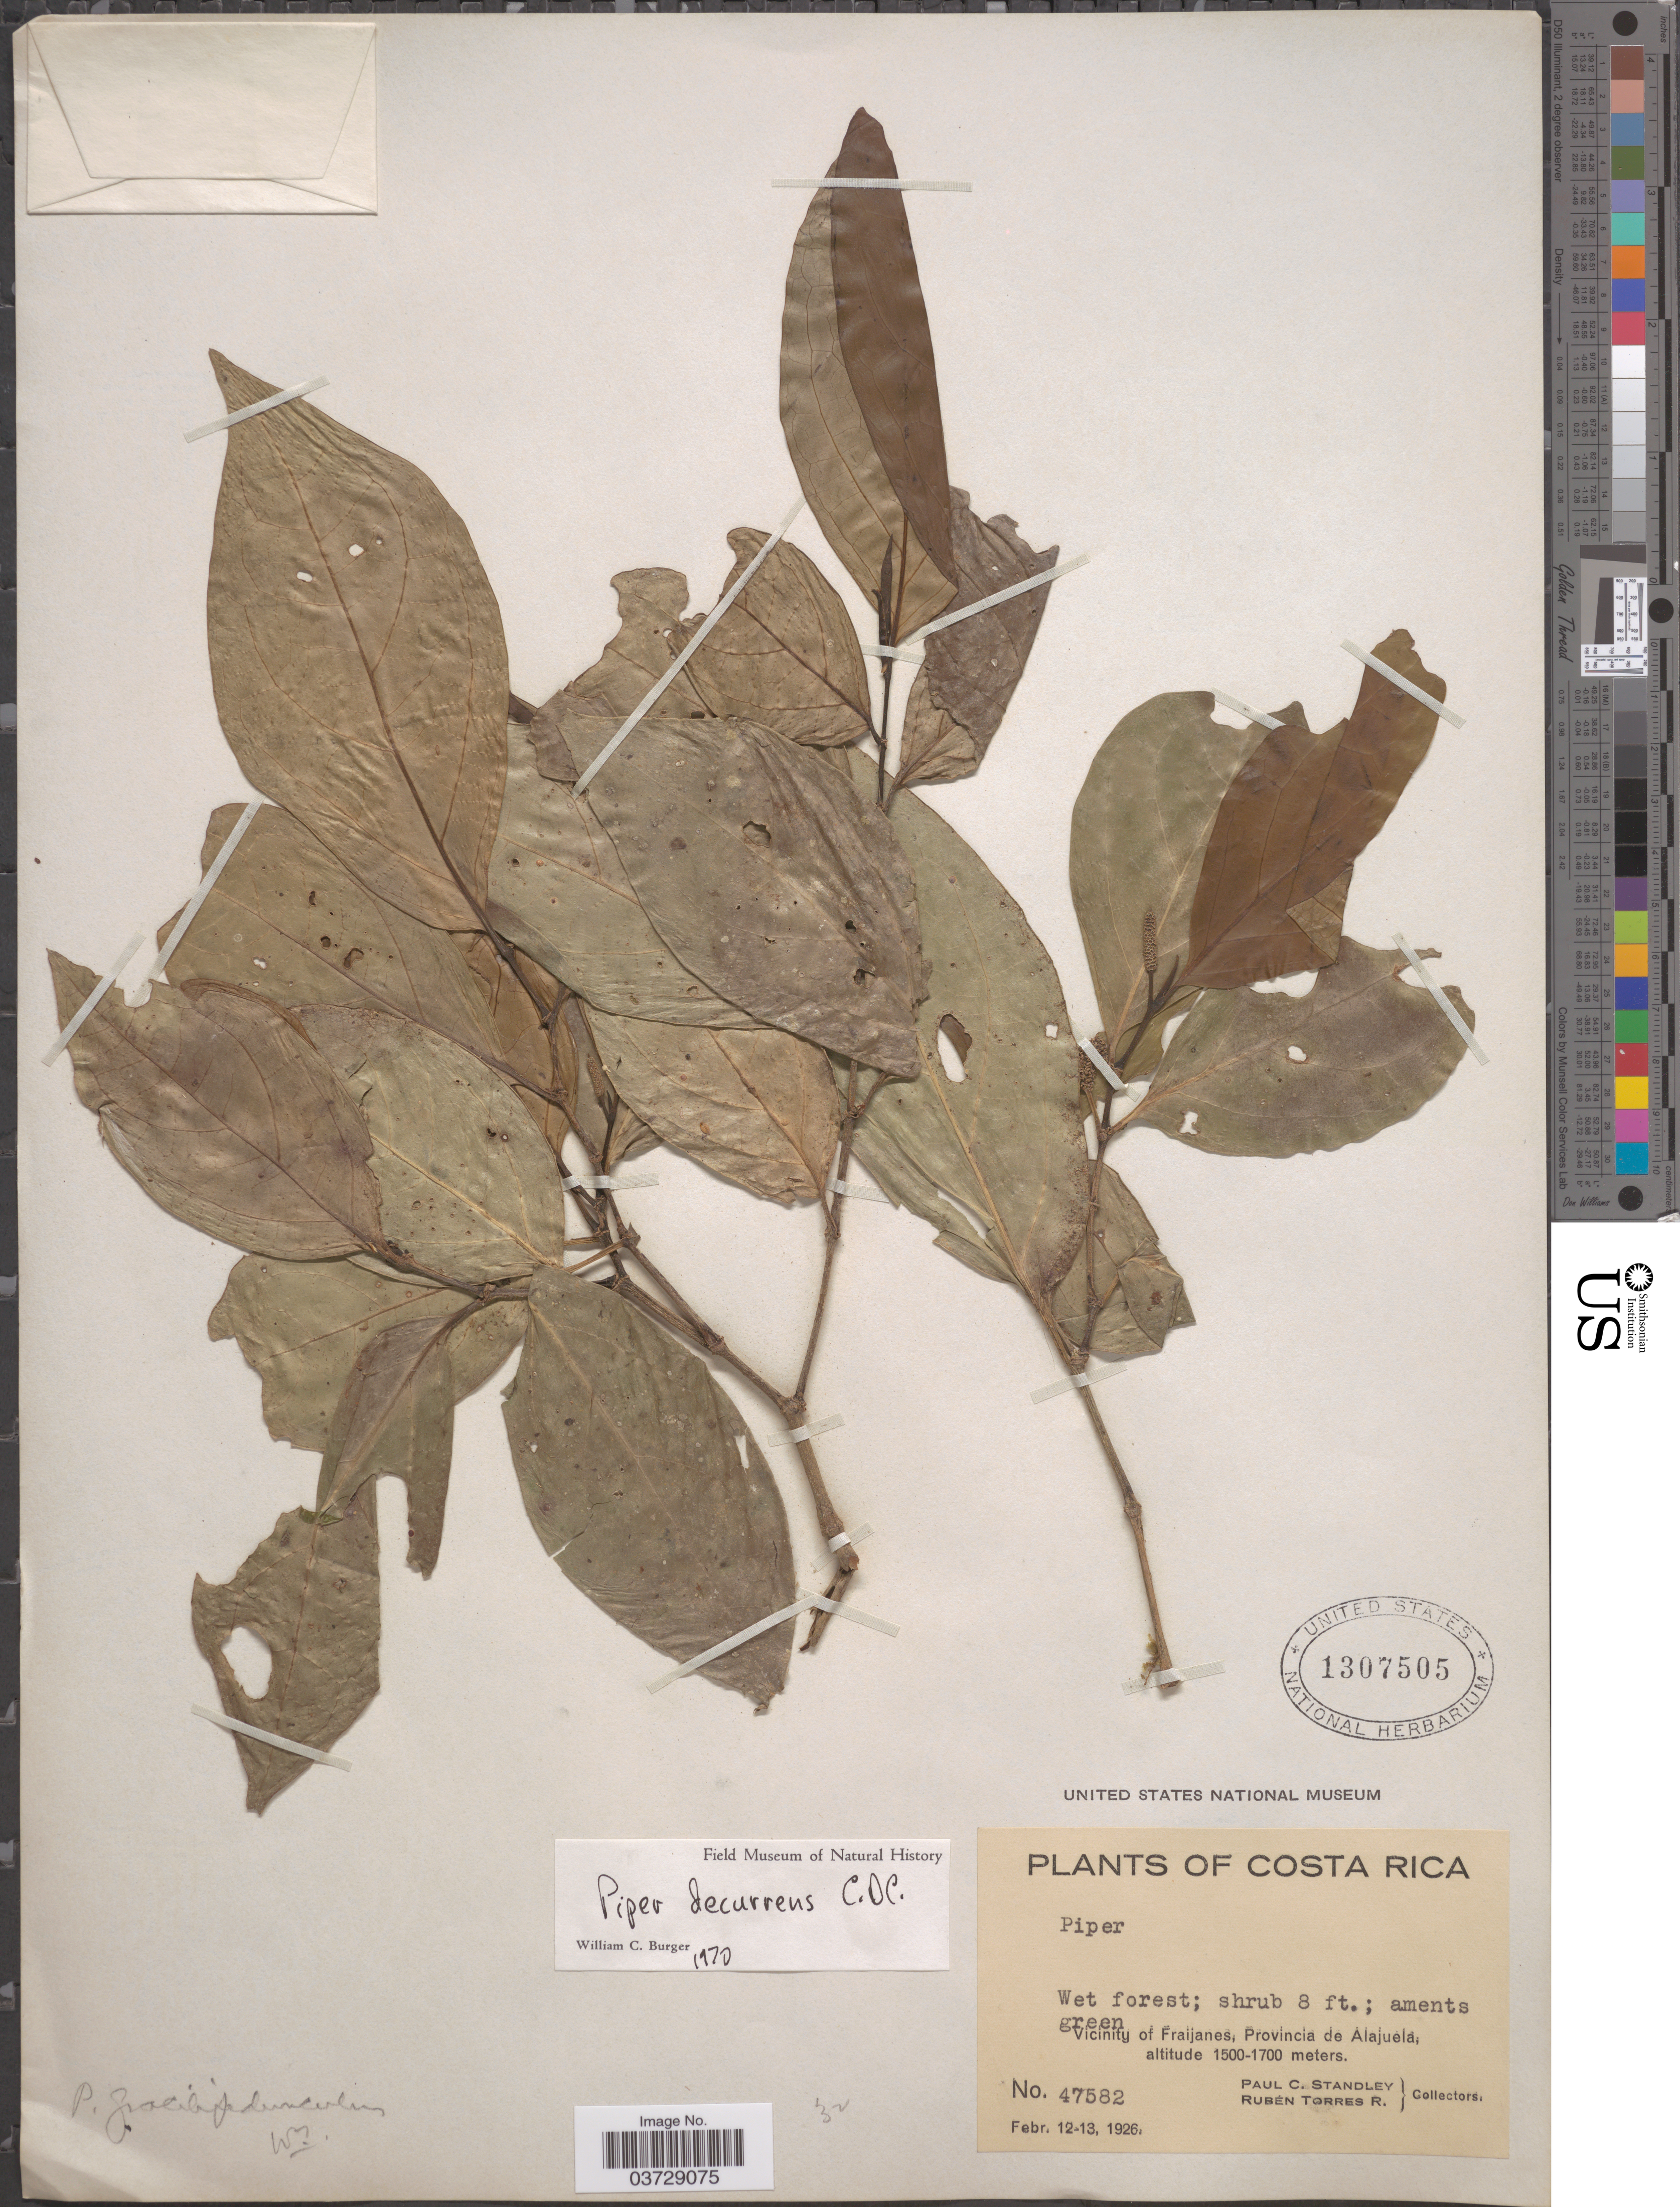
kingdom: Plantae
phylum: Tracheophyta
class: Magnoliopsida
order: Piperales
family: Piperaceae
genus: Piper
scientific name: Piper decurrens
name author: C. DC.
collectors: P. C. Standley & R. Torres Rojas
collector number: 47582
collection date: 1926-02-12/1926-02-13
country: Costa Rica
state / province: Alajuela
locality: Vicinity of Fraijanes.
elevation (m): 1500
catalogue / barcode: US 1307505